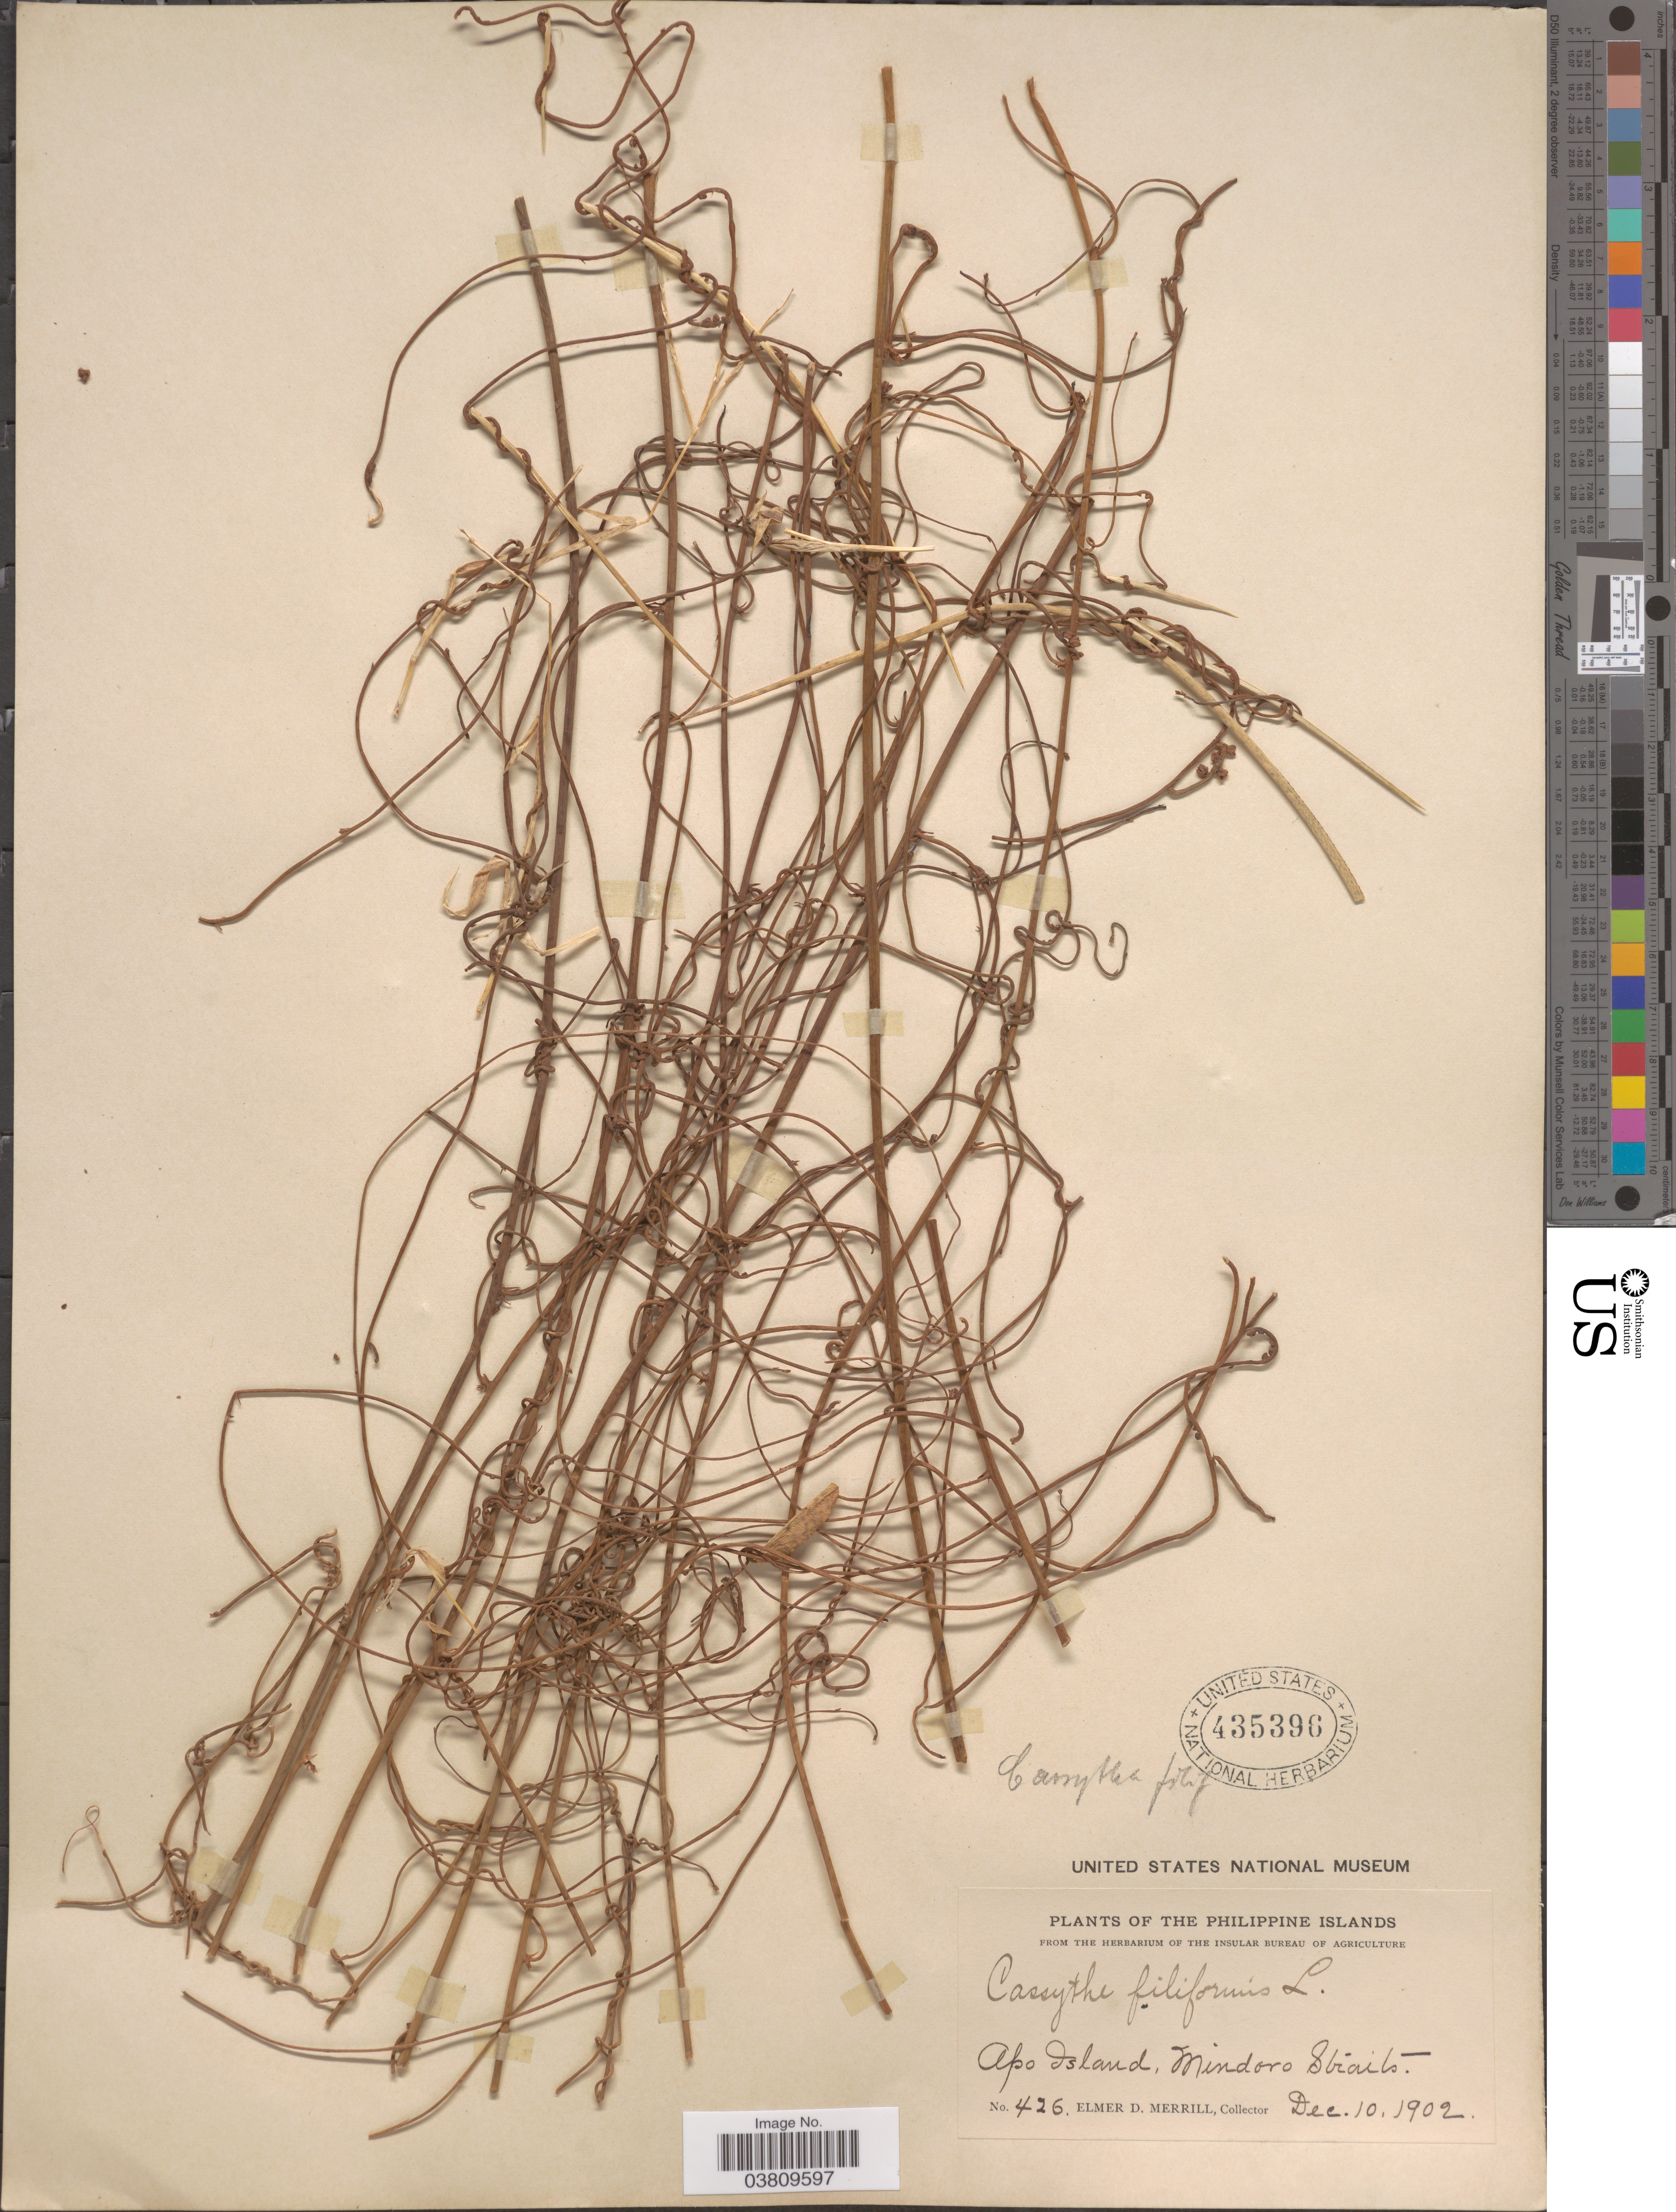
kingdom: Plantae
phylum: Tracheophyta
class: Magnoliopsida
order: Laurales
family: Lauraceae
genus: Cassytha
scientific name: Cassytha filiformis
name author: L.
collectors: E. D. Merrill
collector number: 426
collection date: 1902-12-10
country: Philippines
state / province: Mimaropa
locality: Apo Island, Mindoro Straits.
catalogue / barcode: US 435396